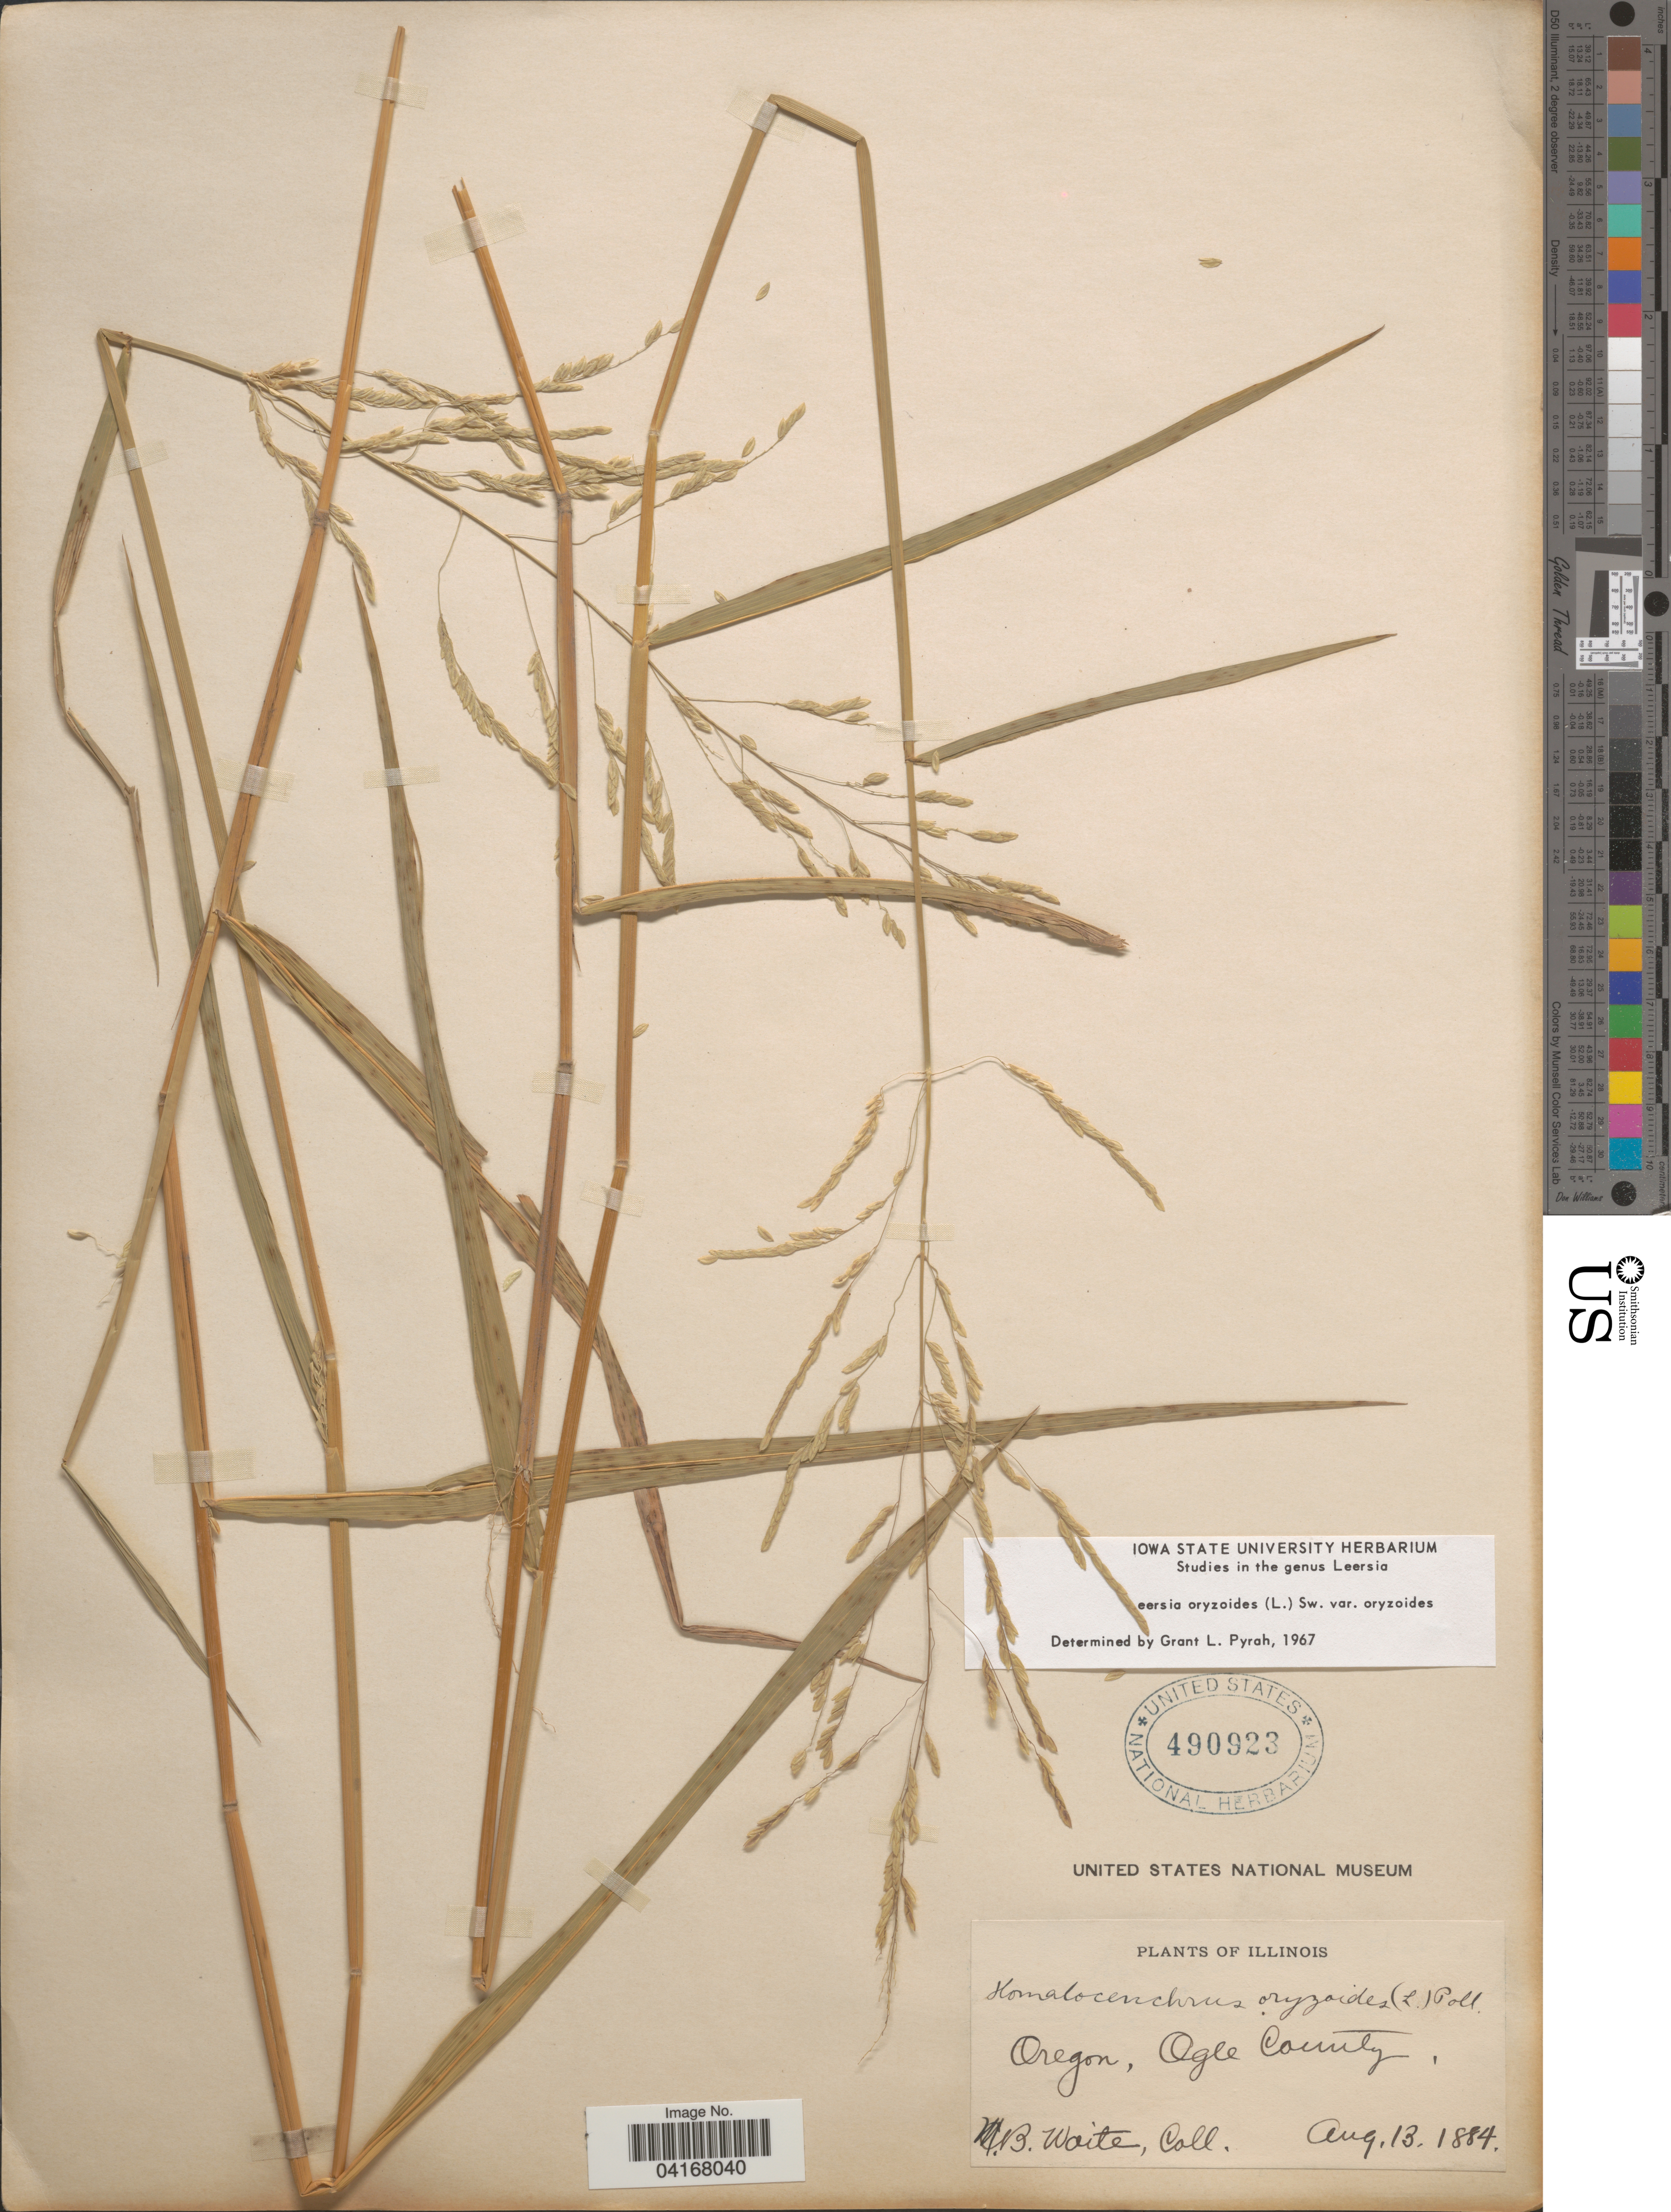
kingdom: Plantae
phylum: Tracheophyta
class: Liliopsida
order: Poales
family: Poaceae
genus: Leersia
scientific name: Leersia oryzoides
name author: (L.) Sw.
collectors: W. Waite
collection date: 1884-08-13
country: United States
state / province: Illinois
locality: Oregon, Ogle County.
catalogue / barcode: US 490923